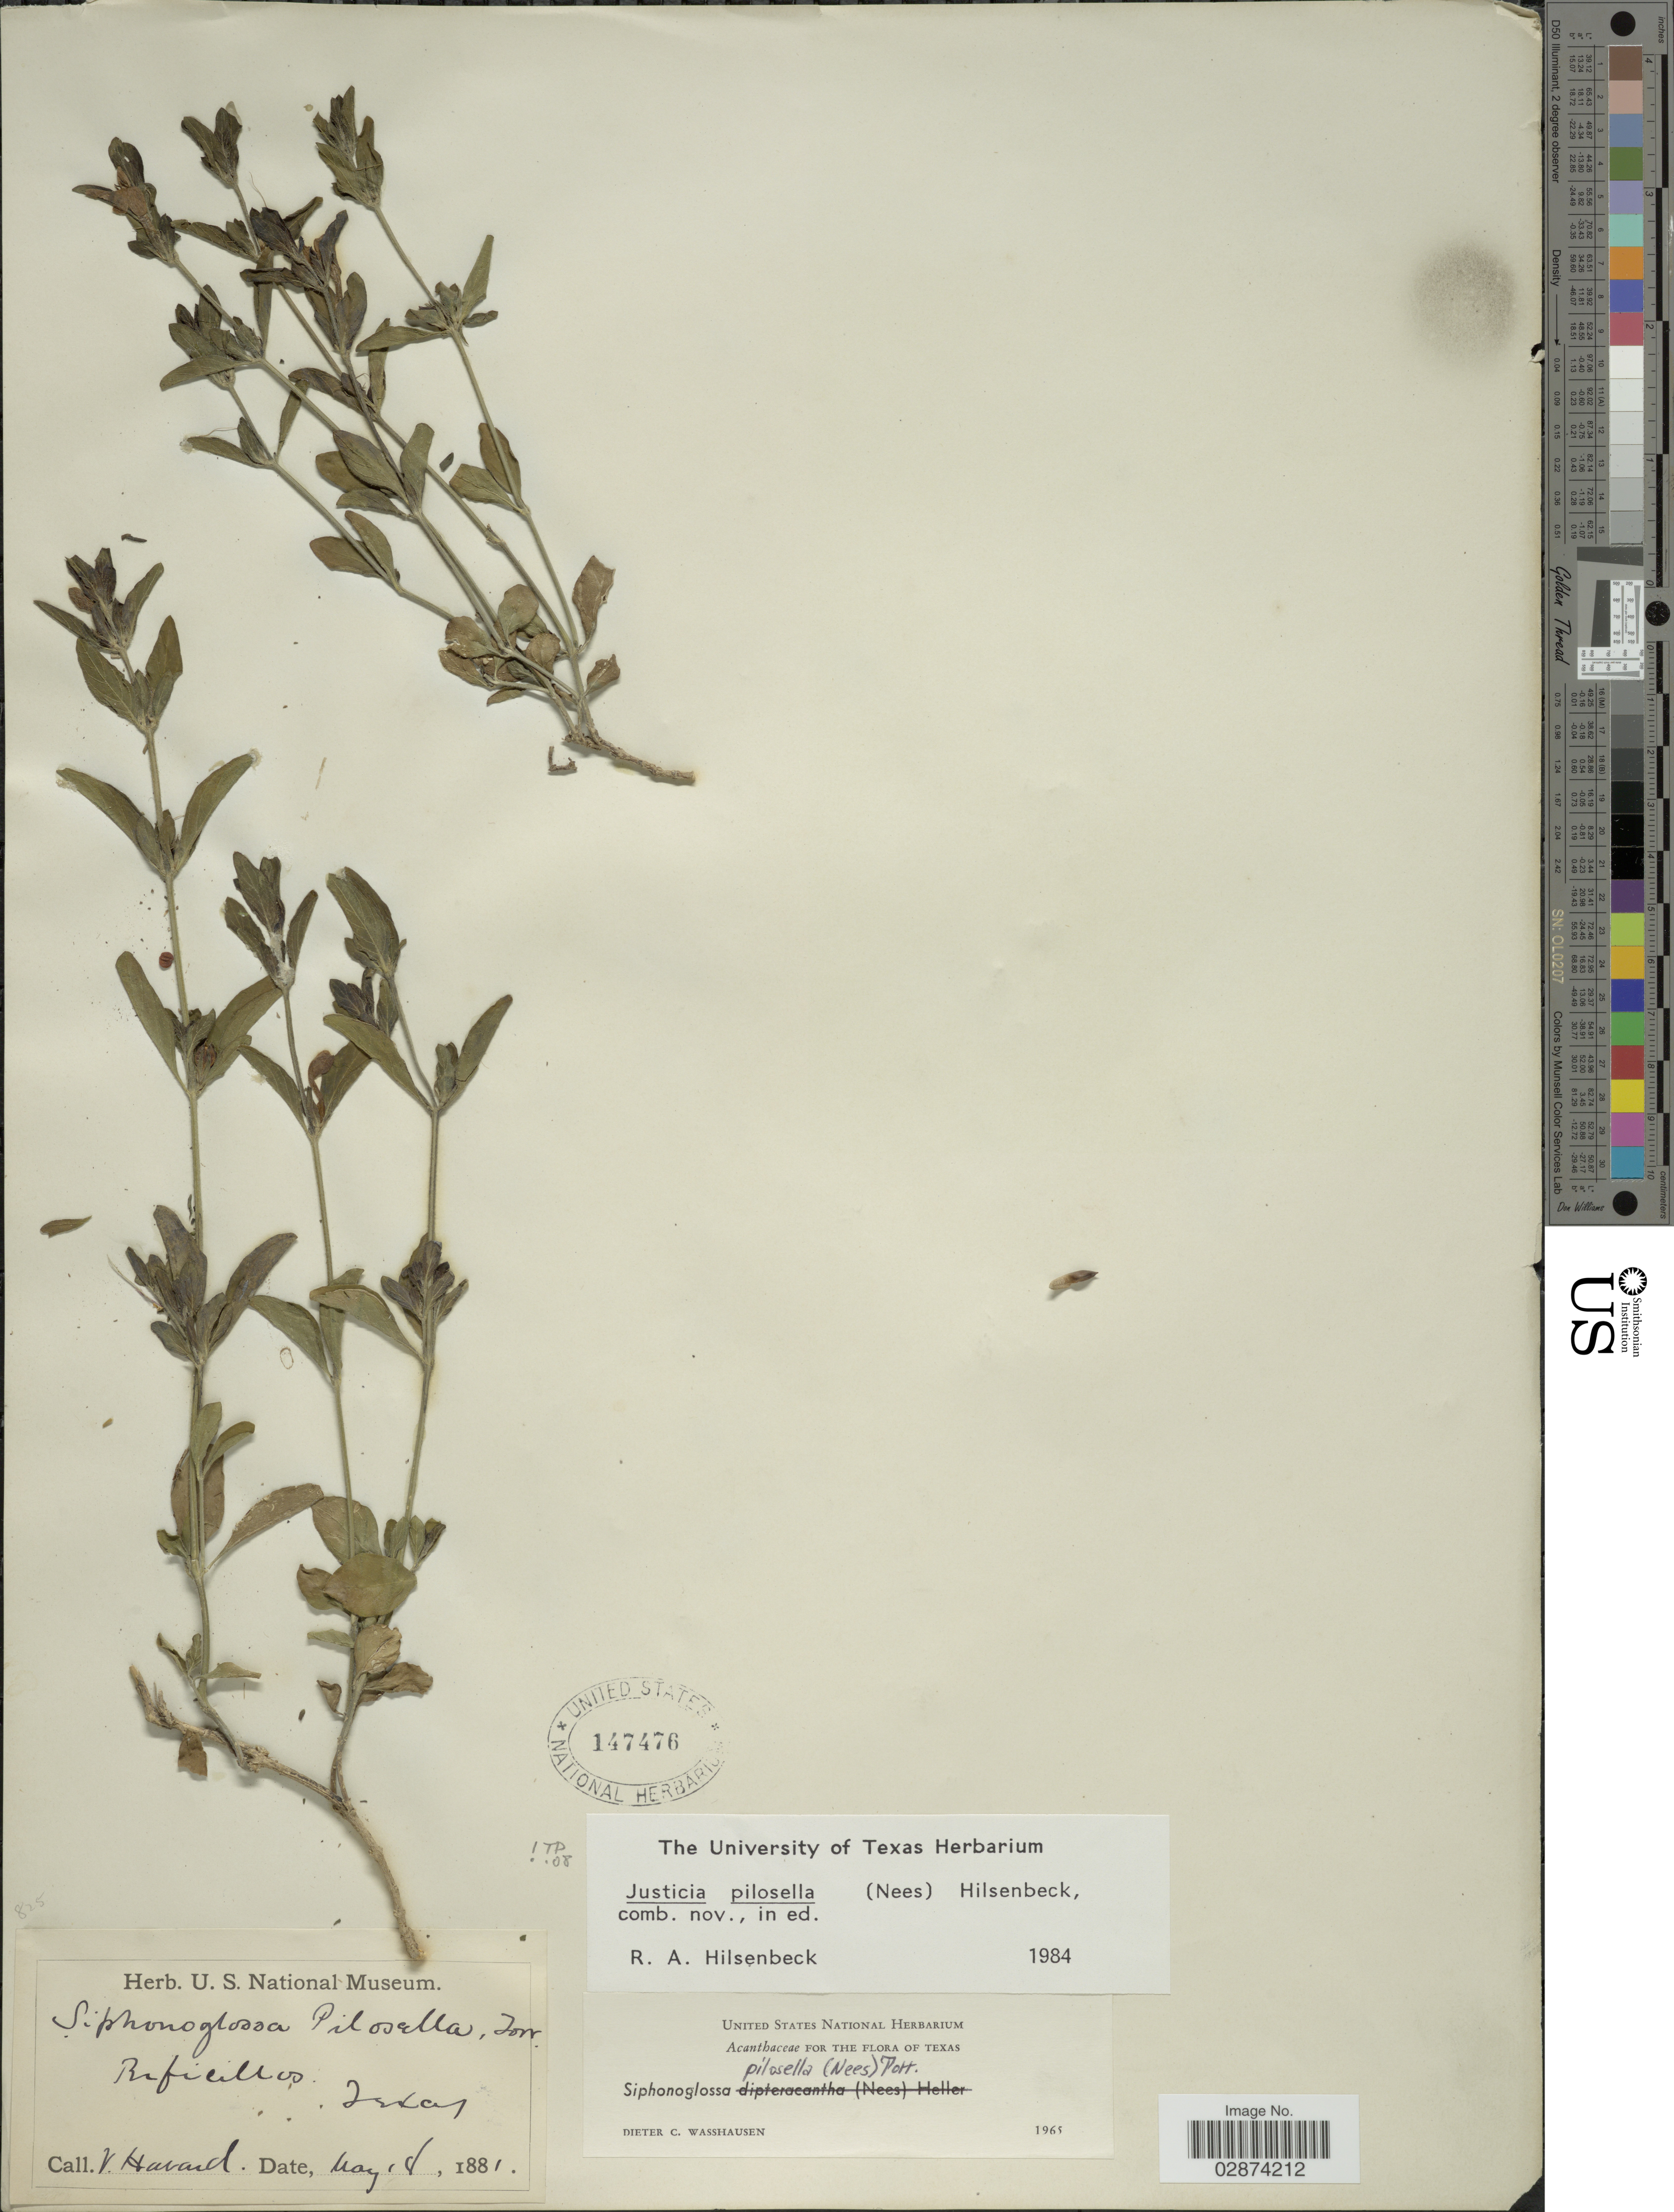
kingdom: Plantae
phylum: Tracheophyta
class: Magnoliopsida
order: Lamiales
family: Acanthaceae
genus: Justicia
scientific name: Justicia pilosella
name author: (Nees) Hilsenb.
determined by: Fisher, Amanda, (LOB), California State University, Long Beach (UNITED STATES)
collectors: V. Havard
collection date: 1881-05-08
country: United States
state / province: Texas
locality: Bifecillos [Bofecillos].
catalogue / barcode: US 147476